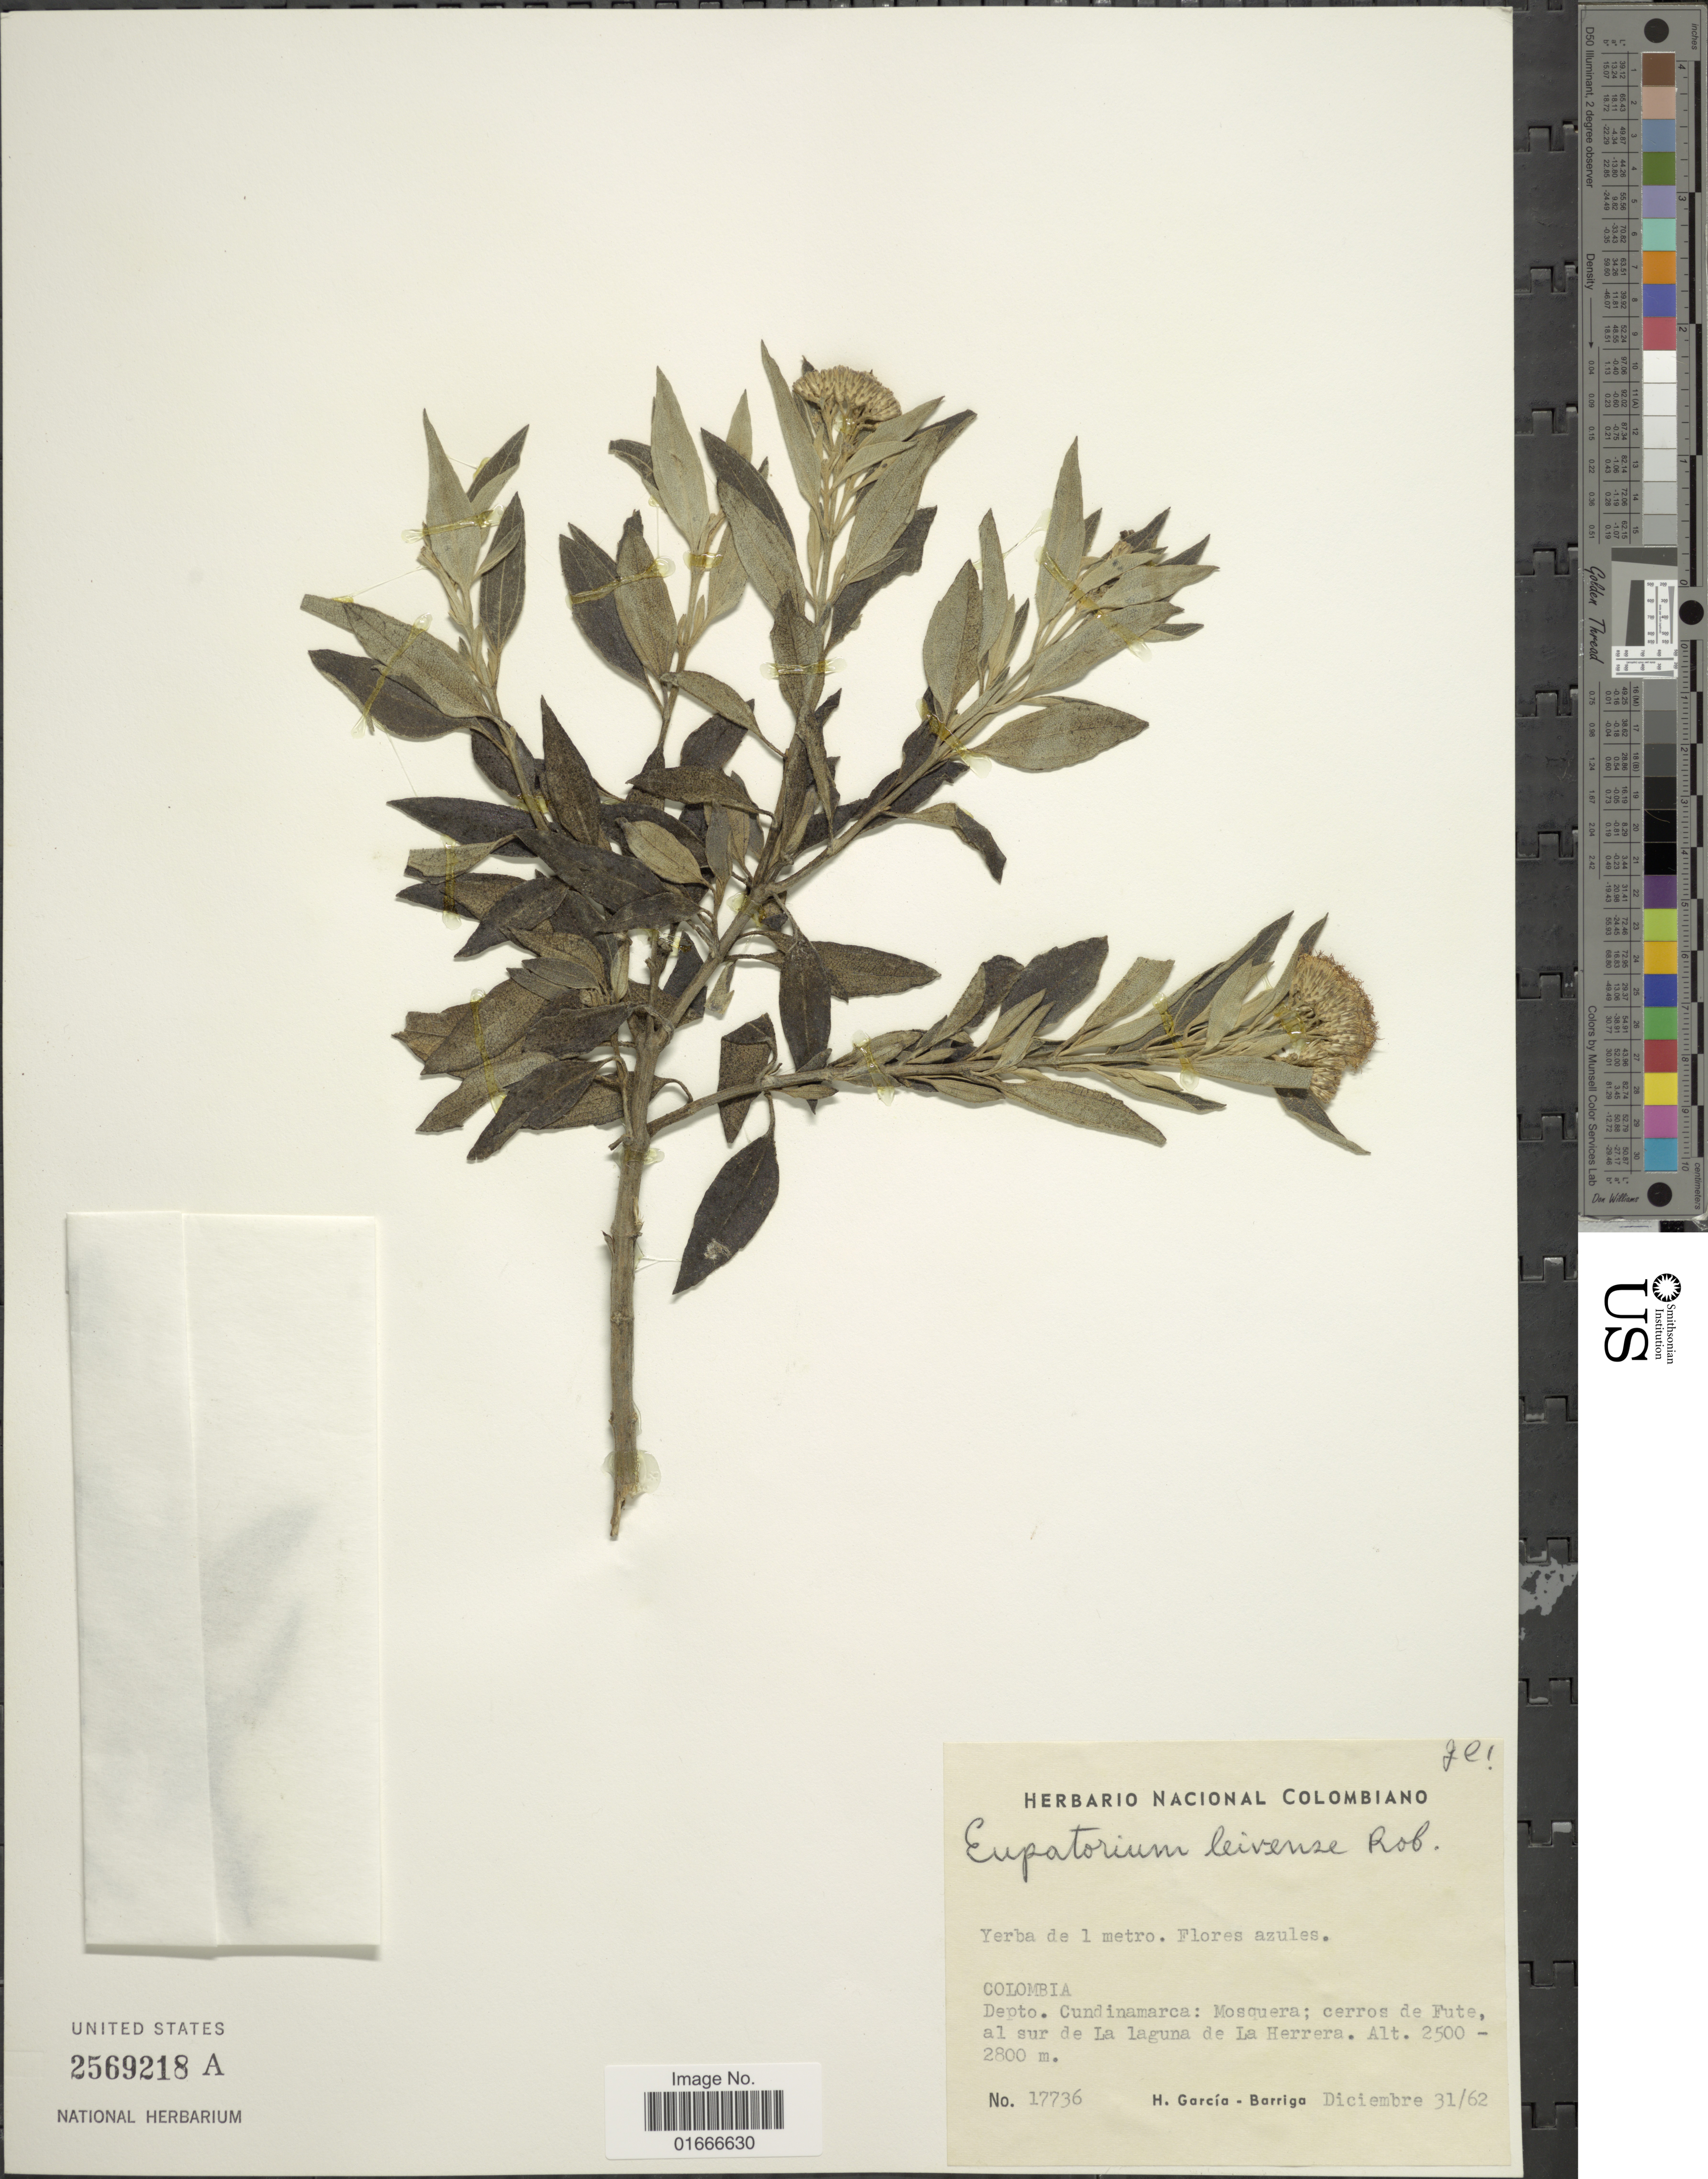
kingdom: Plantae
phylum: Tracheophyta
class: Magnoliopsida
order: Asterales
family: Asteraceae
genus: Chromolaena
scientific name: Chromolaena leivensis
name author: (Hieron.) R.M. King & H. Rob.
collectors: H. García Barriga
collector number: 17736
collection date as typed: Transcribed d/m/y: 31/12/62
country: Colombia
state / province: Cundinamarca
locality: Mosquera, cerros de Fute, al sur de La laguna de La Herrera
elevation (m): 2500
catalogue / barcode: US 2569218A